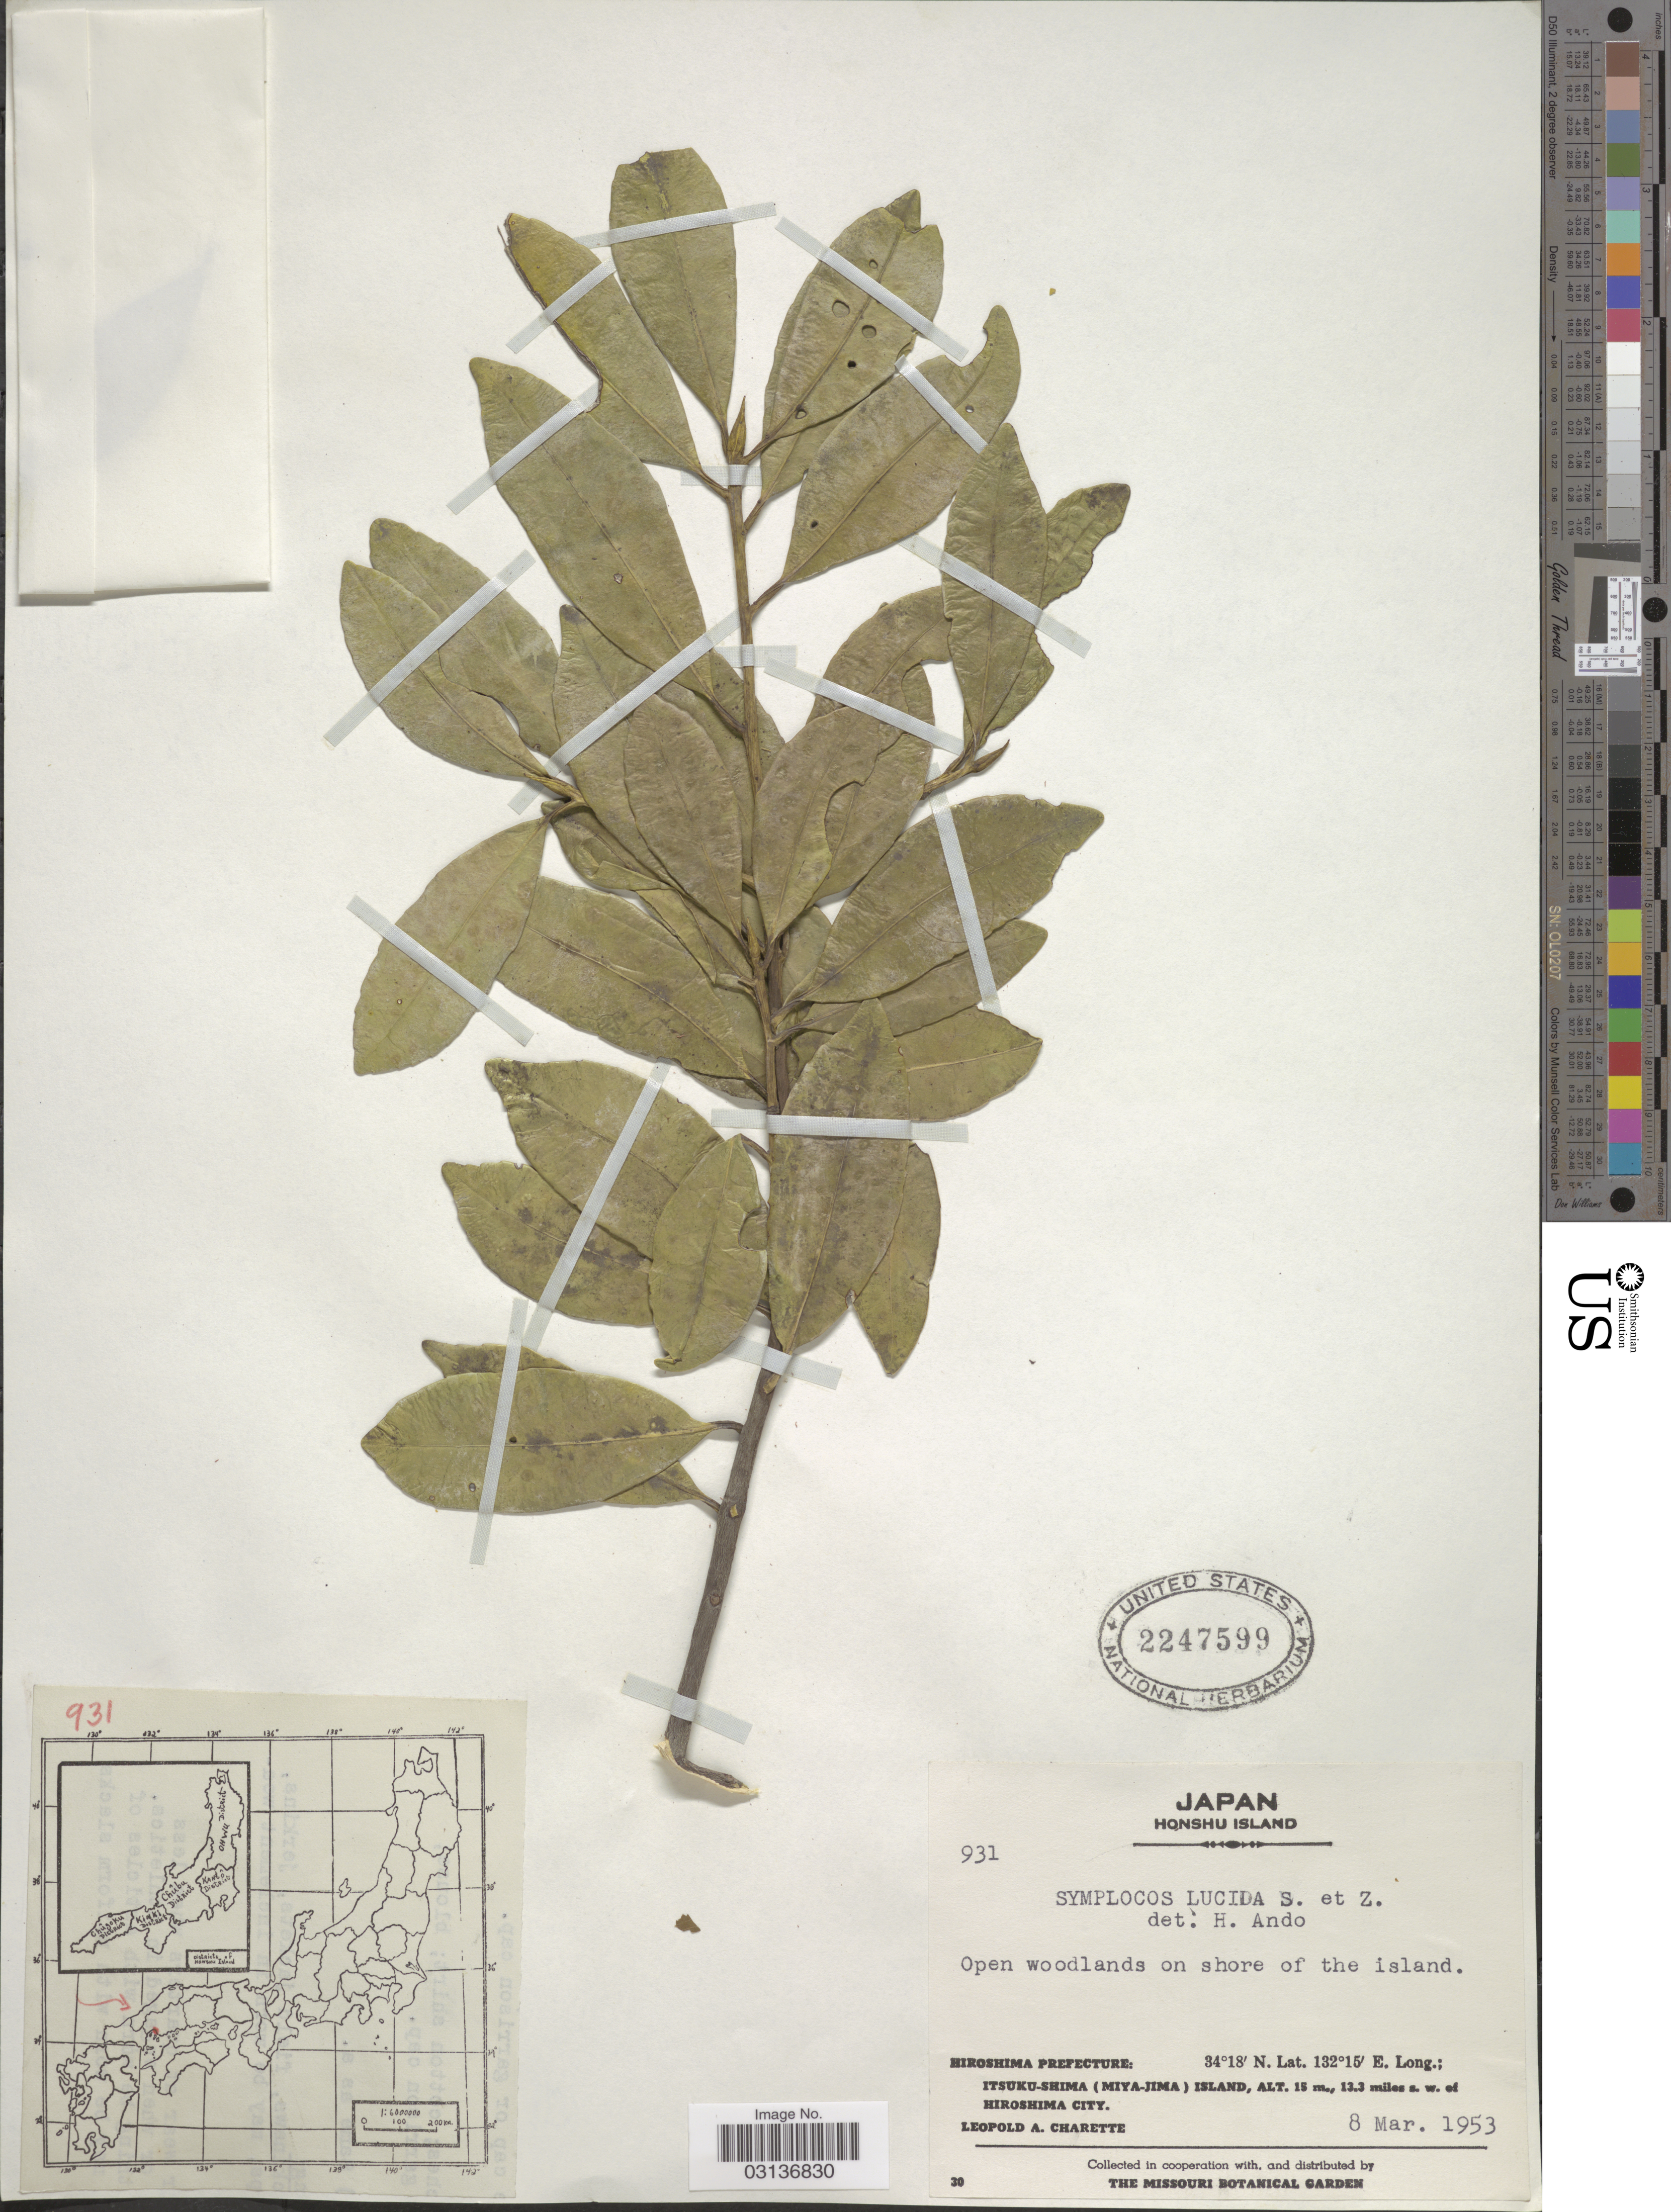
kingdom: Plantae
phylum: Tracheophyta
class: Magnoliopsida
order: Ericales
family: Symplocaceae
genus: Symplocos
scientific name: Symplocos lucida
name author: (Thurb.) Siebold & Zucc.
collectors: L. A. Charette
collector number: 931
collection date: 1953-03-08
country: Japan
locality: Honshu Island. Open woodlands on shore of the island. Hiroshima Prefecture: Itsuku-Shima (Miya-Jima) Island, 13.3 miles s.w. of Hiroshima City.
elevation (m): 15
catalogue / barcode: US 2247599